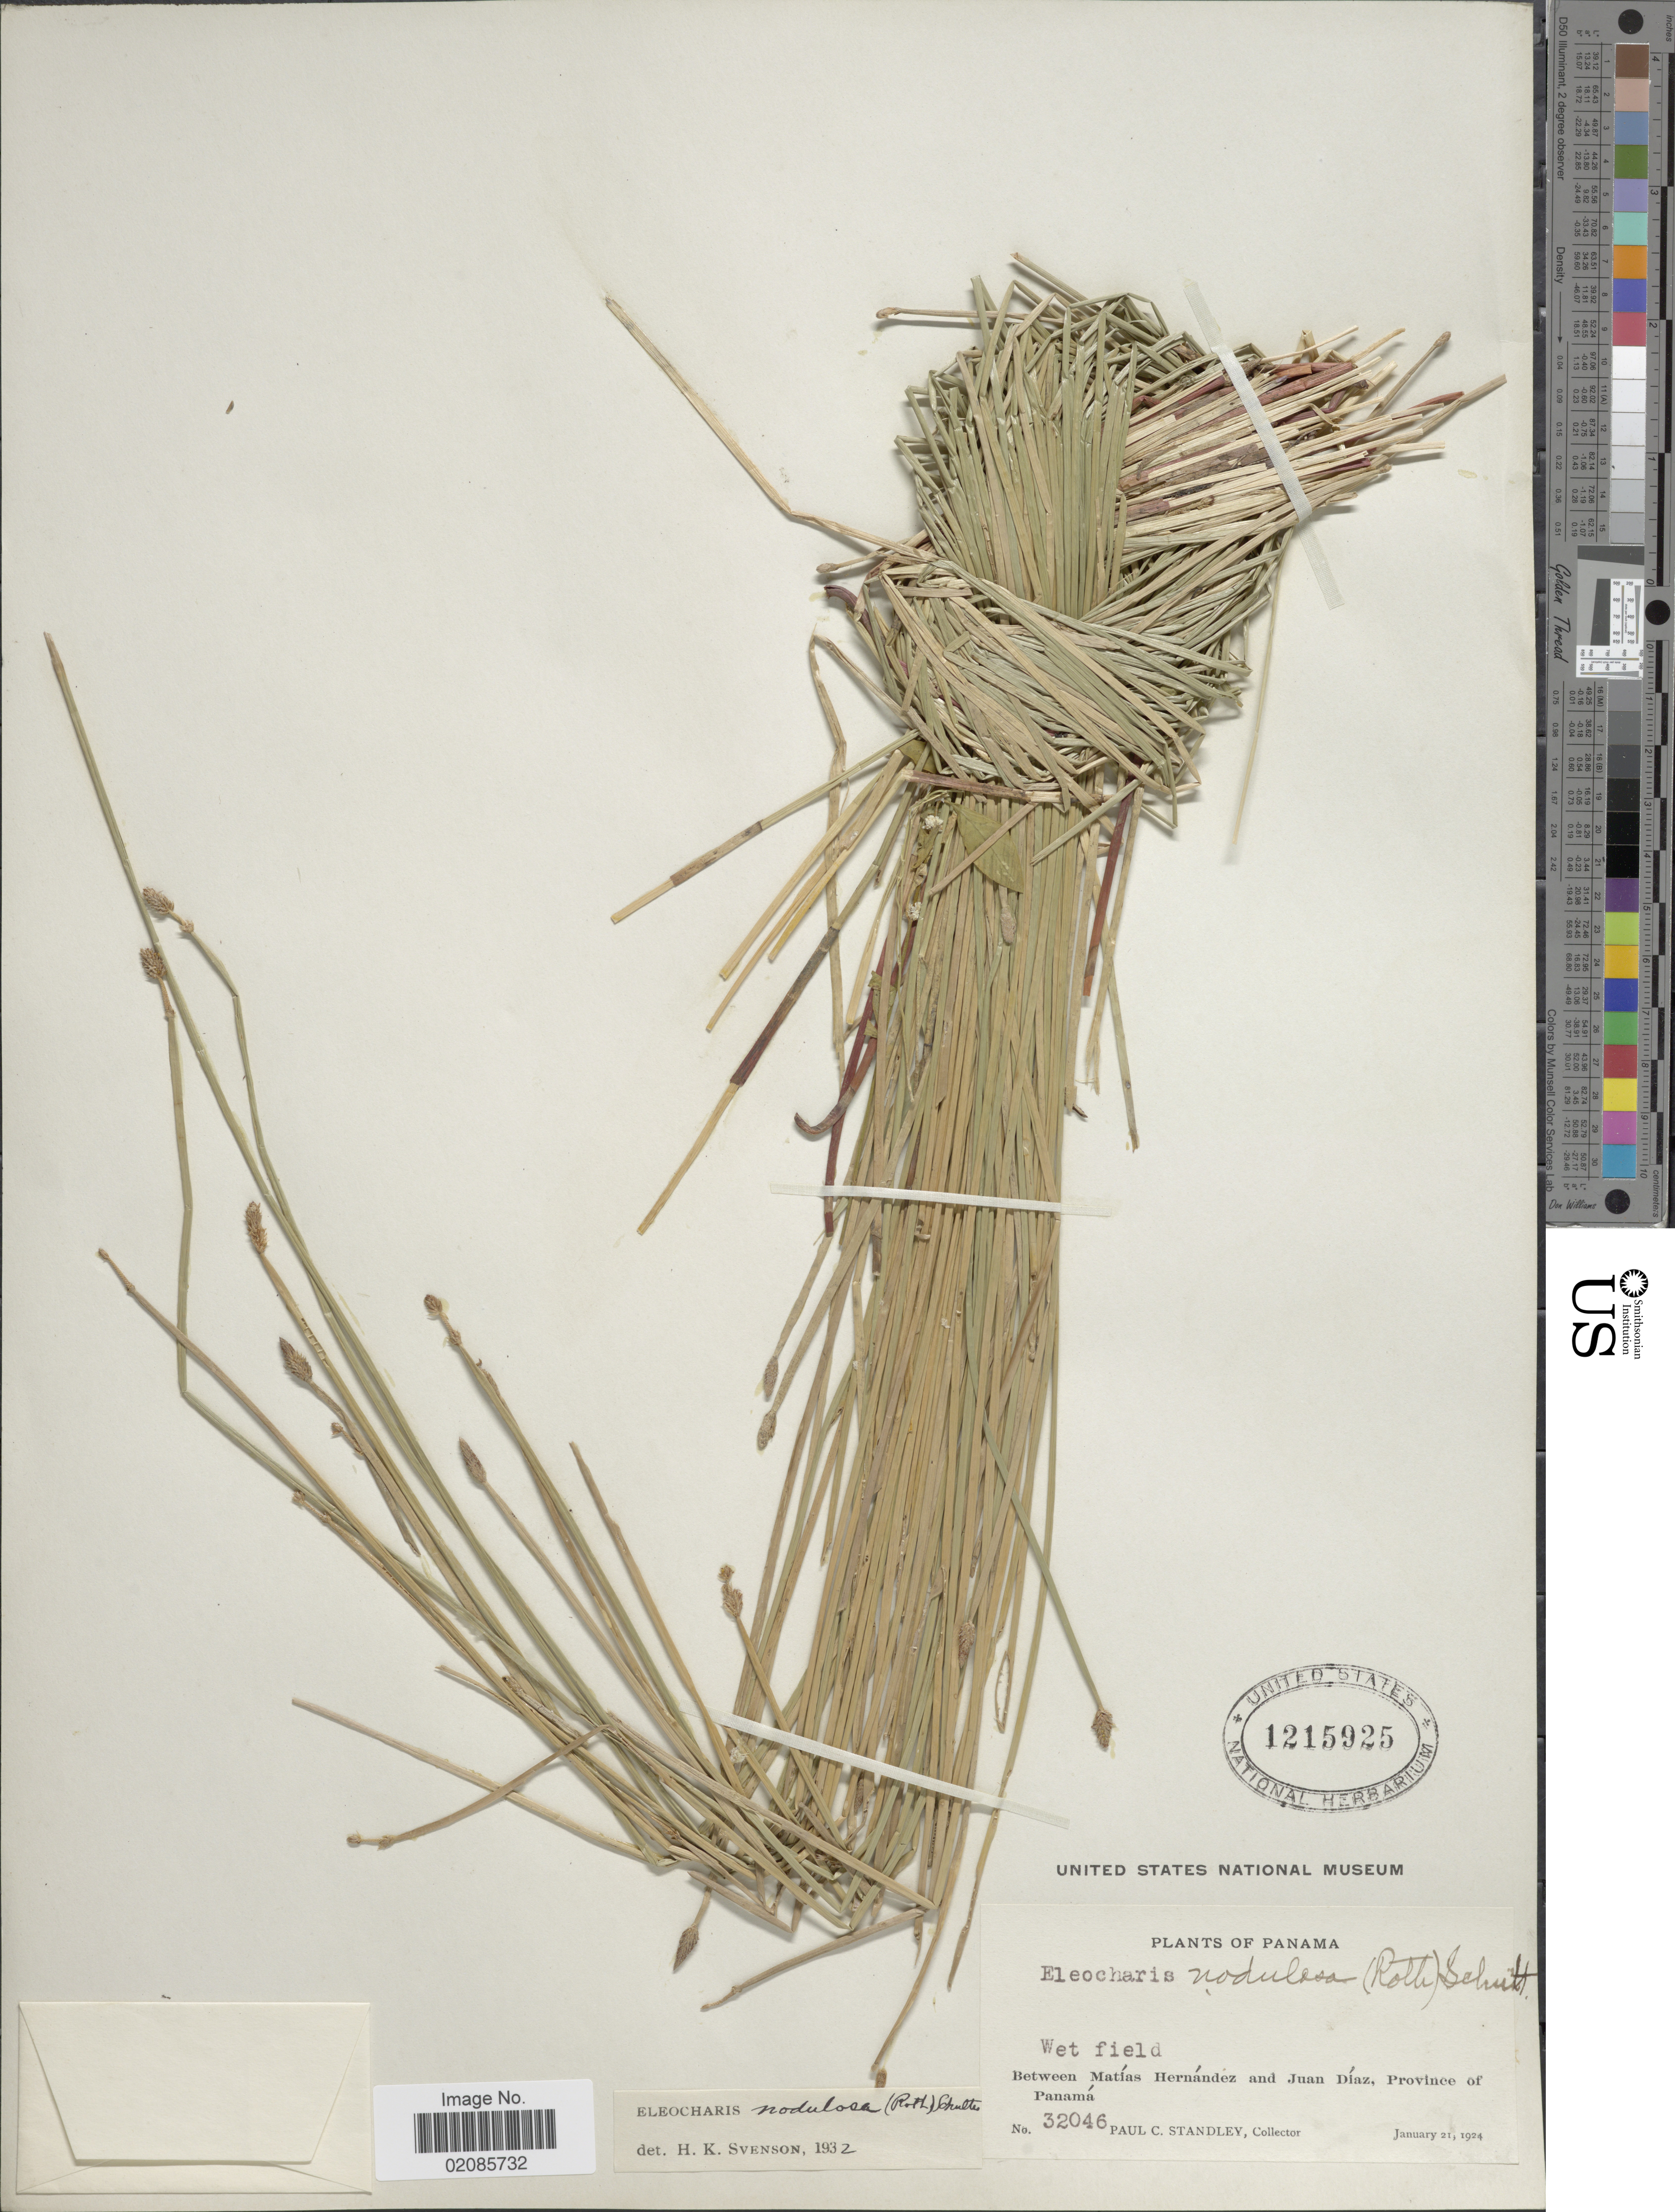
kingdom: Plantae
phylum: Tracheophyta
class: Liliopsida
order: Poales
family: Cyperaceae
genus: Eleocharis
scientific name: Eleocharis montana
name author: (Kunth) Roem. & Schult.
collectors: P. C. Standley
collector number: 32046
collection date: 1924-01-21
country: Panama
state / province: Panamá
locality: Wet field, between Matias Hernandez and Juan Diaz.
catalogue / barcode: US 1215925